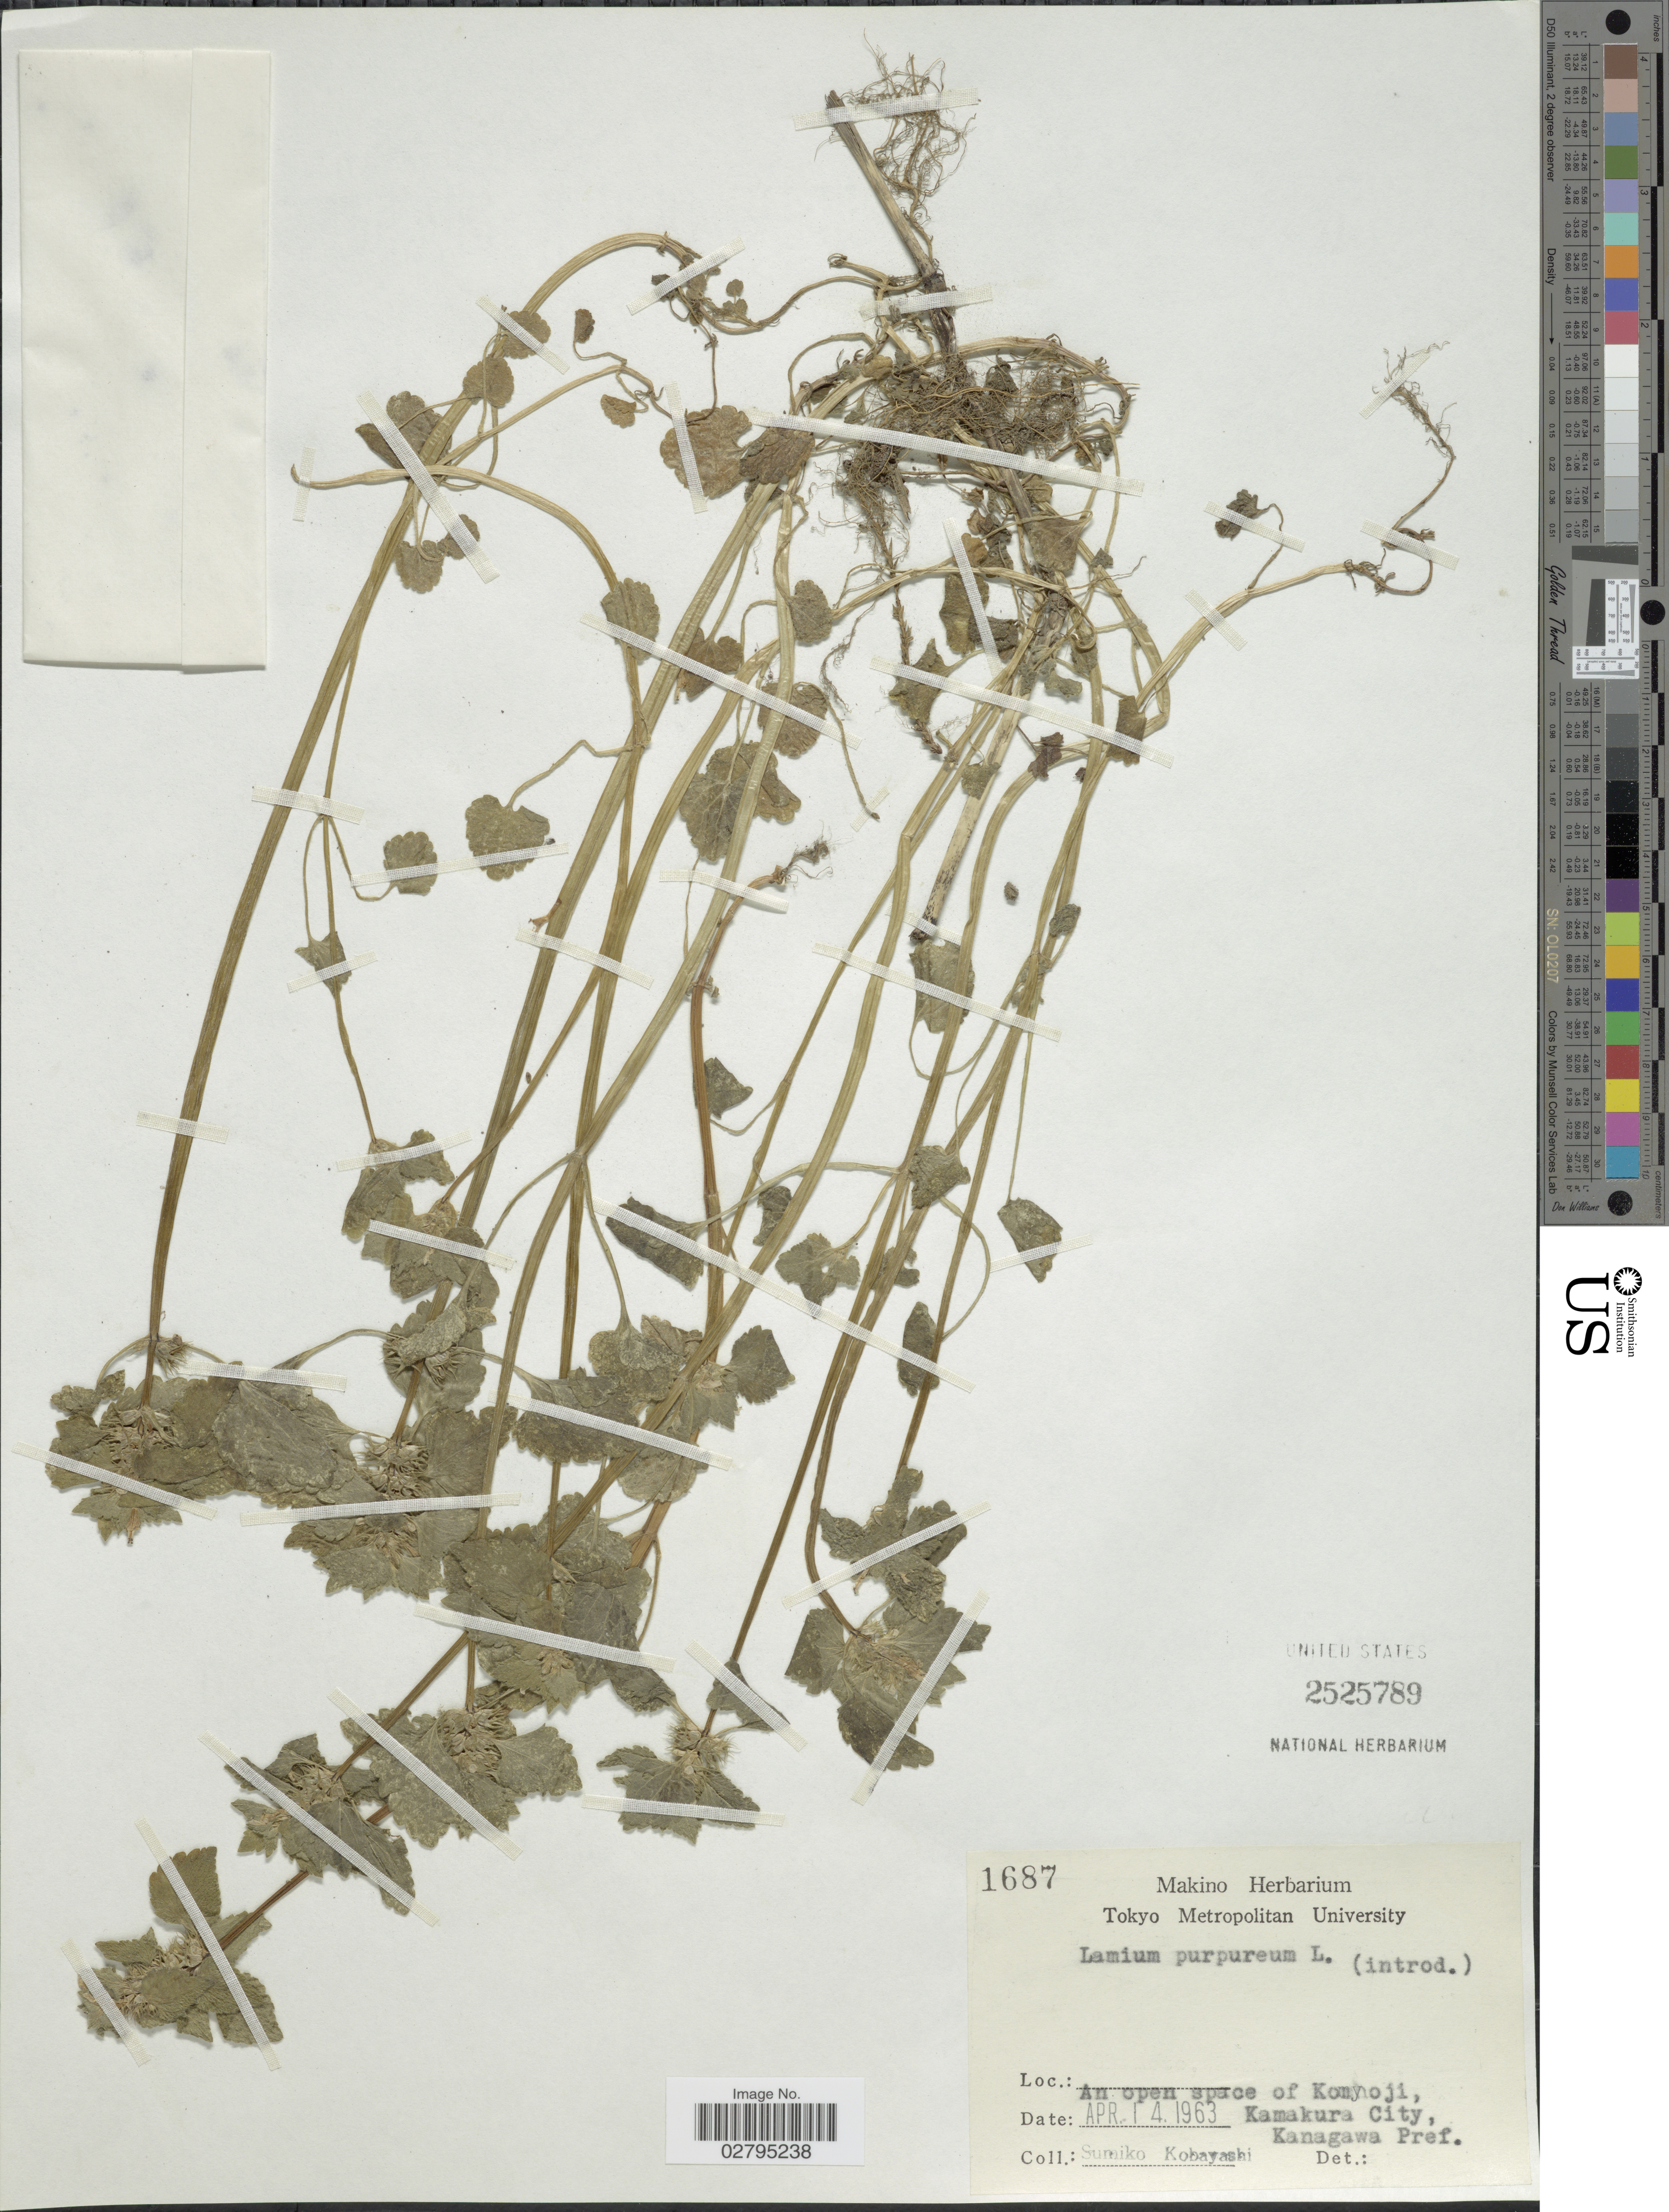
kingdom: Plantae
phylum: Tracheophyta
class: Magnoliopsida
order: Lamiales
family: Lamiaceae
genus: Lamium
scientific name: Lamium purpureum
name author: L.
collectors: S. Kobayashi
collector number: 1687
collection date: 1963-04-14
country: Japan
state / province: Kanagawa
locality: An open space of Komyoji, Kamakura City, Kanagawa Pref.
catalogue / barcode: US 2525789